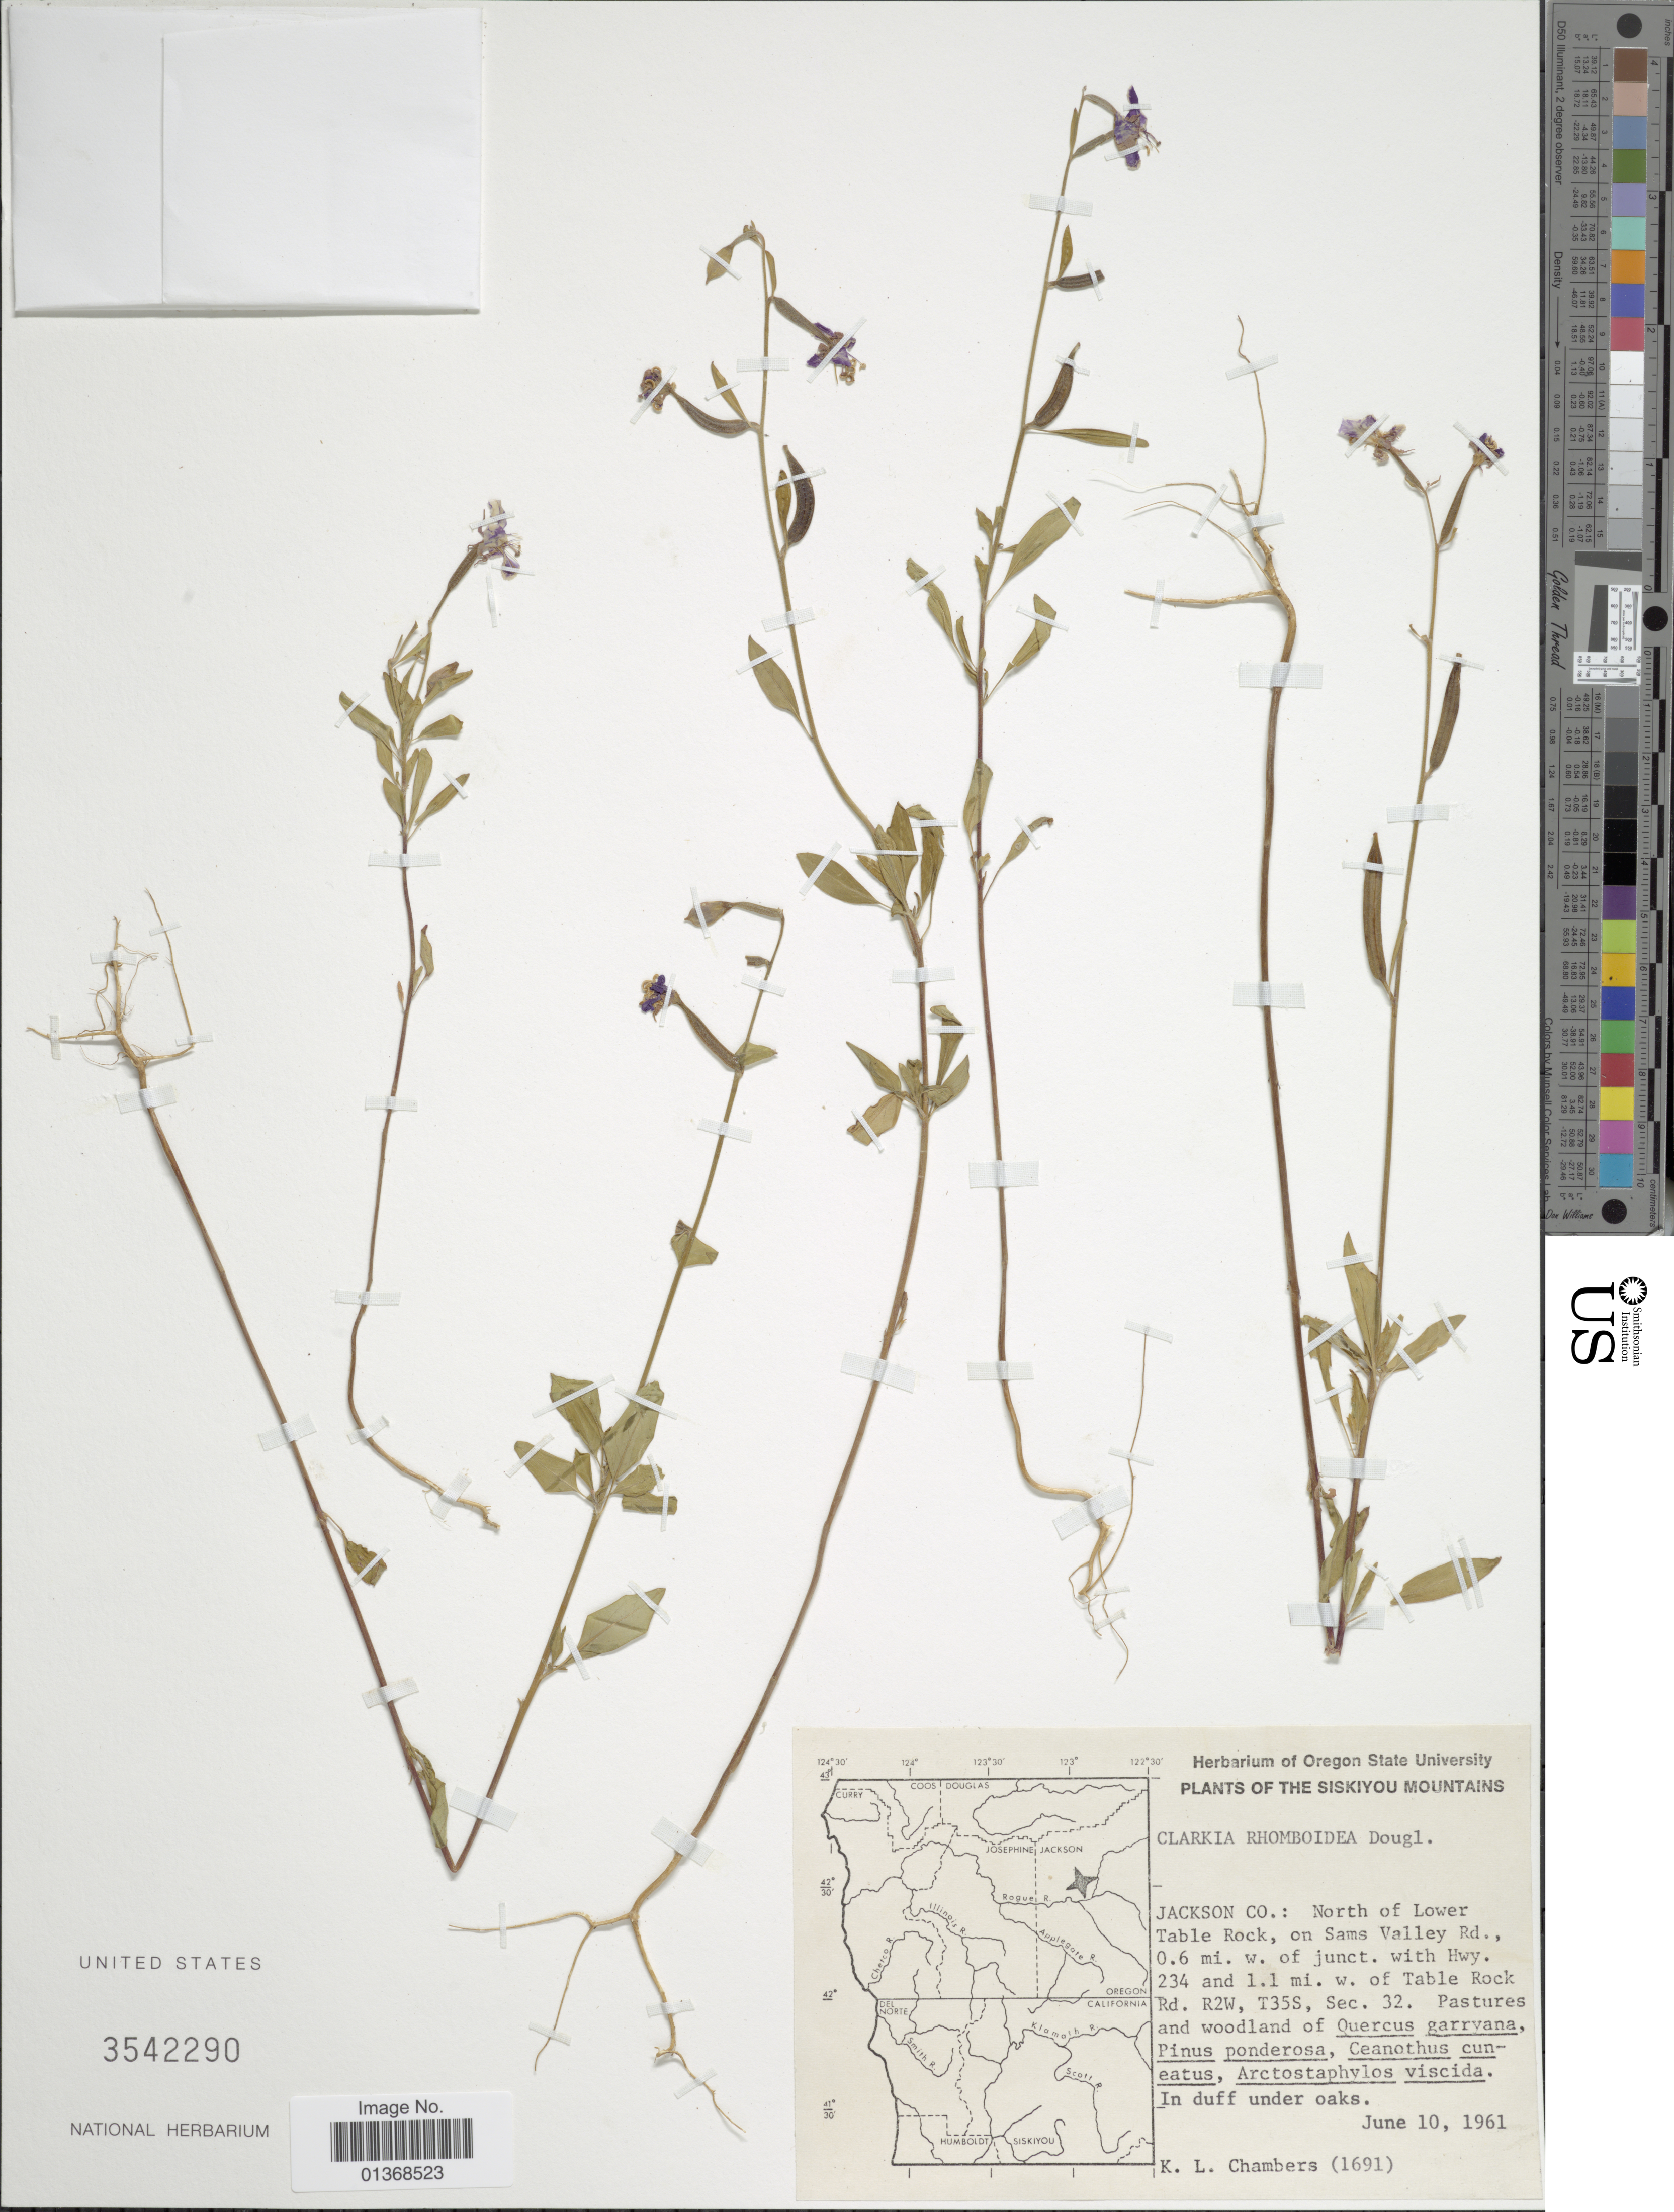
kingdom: Plantae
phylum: Tracheophyta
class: Magnoliopsida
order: Myrtales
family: Onagraceae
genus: Clarkia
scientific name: Clarkia rhomboidea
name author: Douglas ex Hook.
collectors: K. Chambers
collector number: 1691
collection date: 1961-06-10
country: United States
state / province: Oregon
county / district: Jackson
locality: The Siskiyou Mountains, Jackson Co.: North of Lower Table Rock, on Sams Valley Rd., 0.6 mi. w. of junct. with Hwy. 234 and 1.1 mi. w. of Table Rock Rd. R2W, T35S, Sec. 32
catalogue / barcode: US 3542290